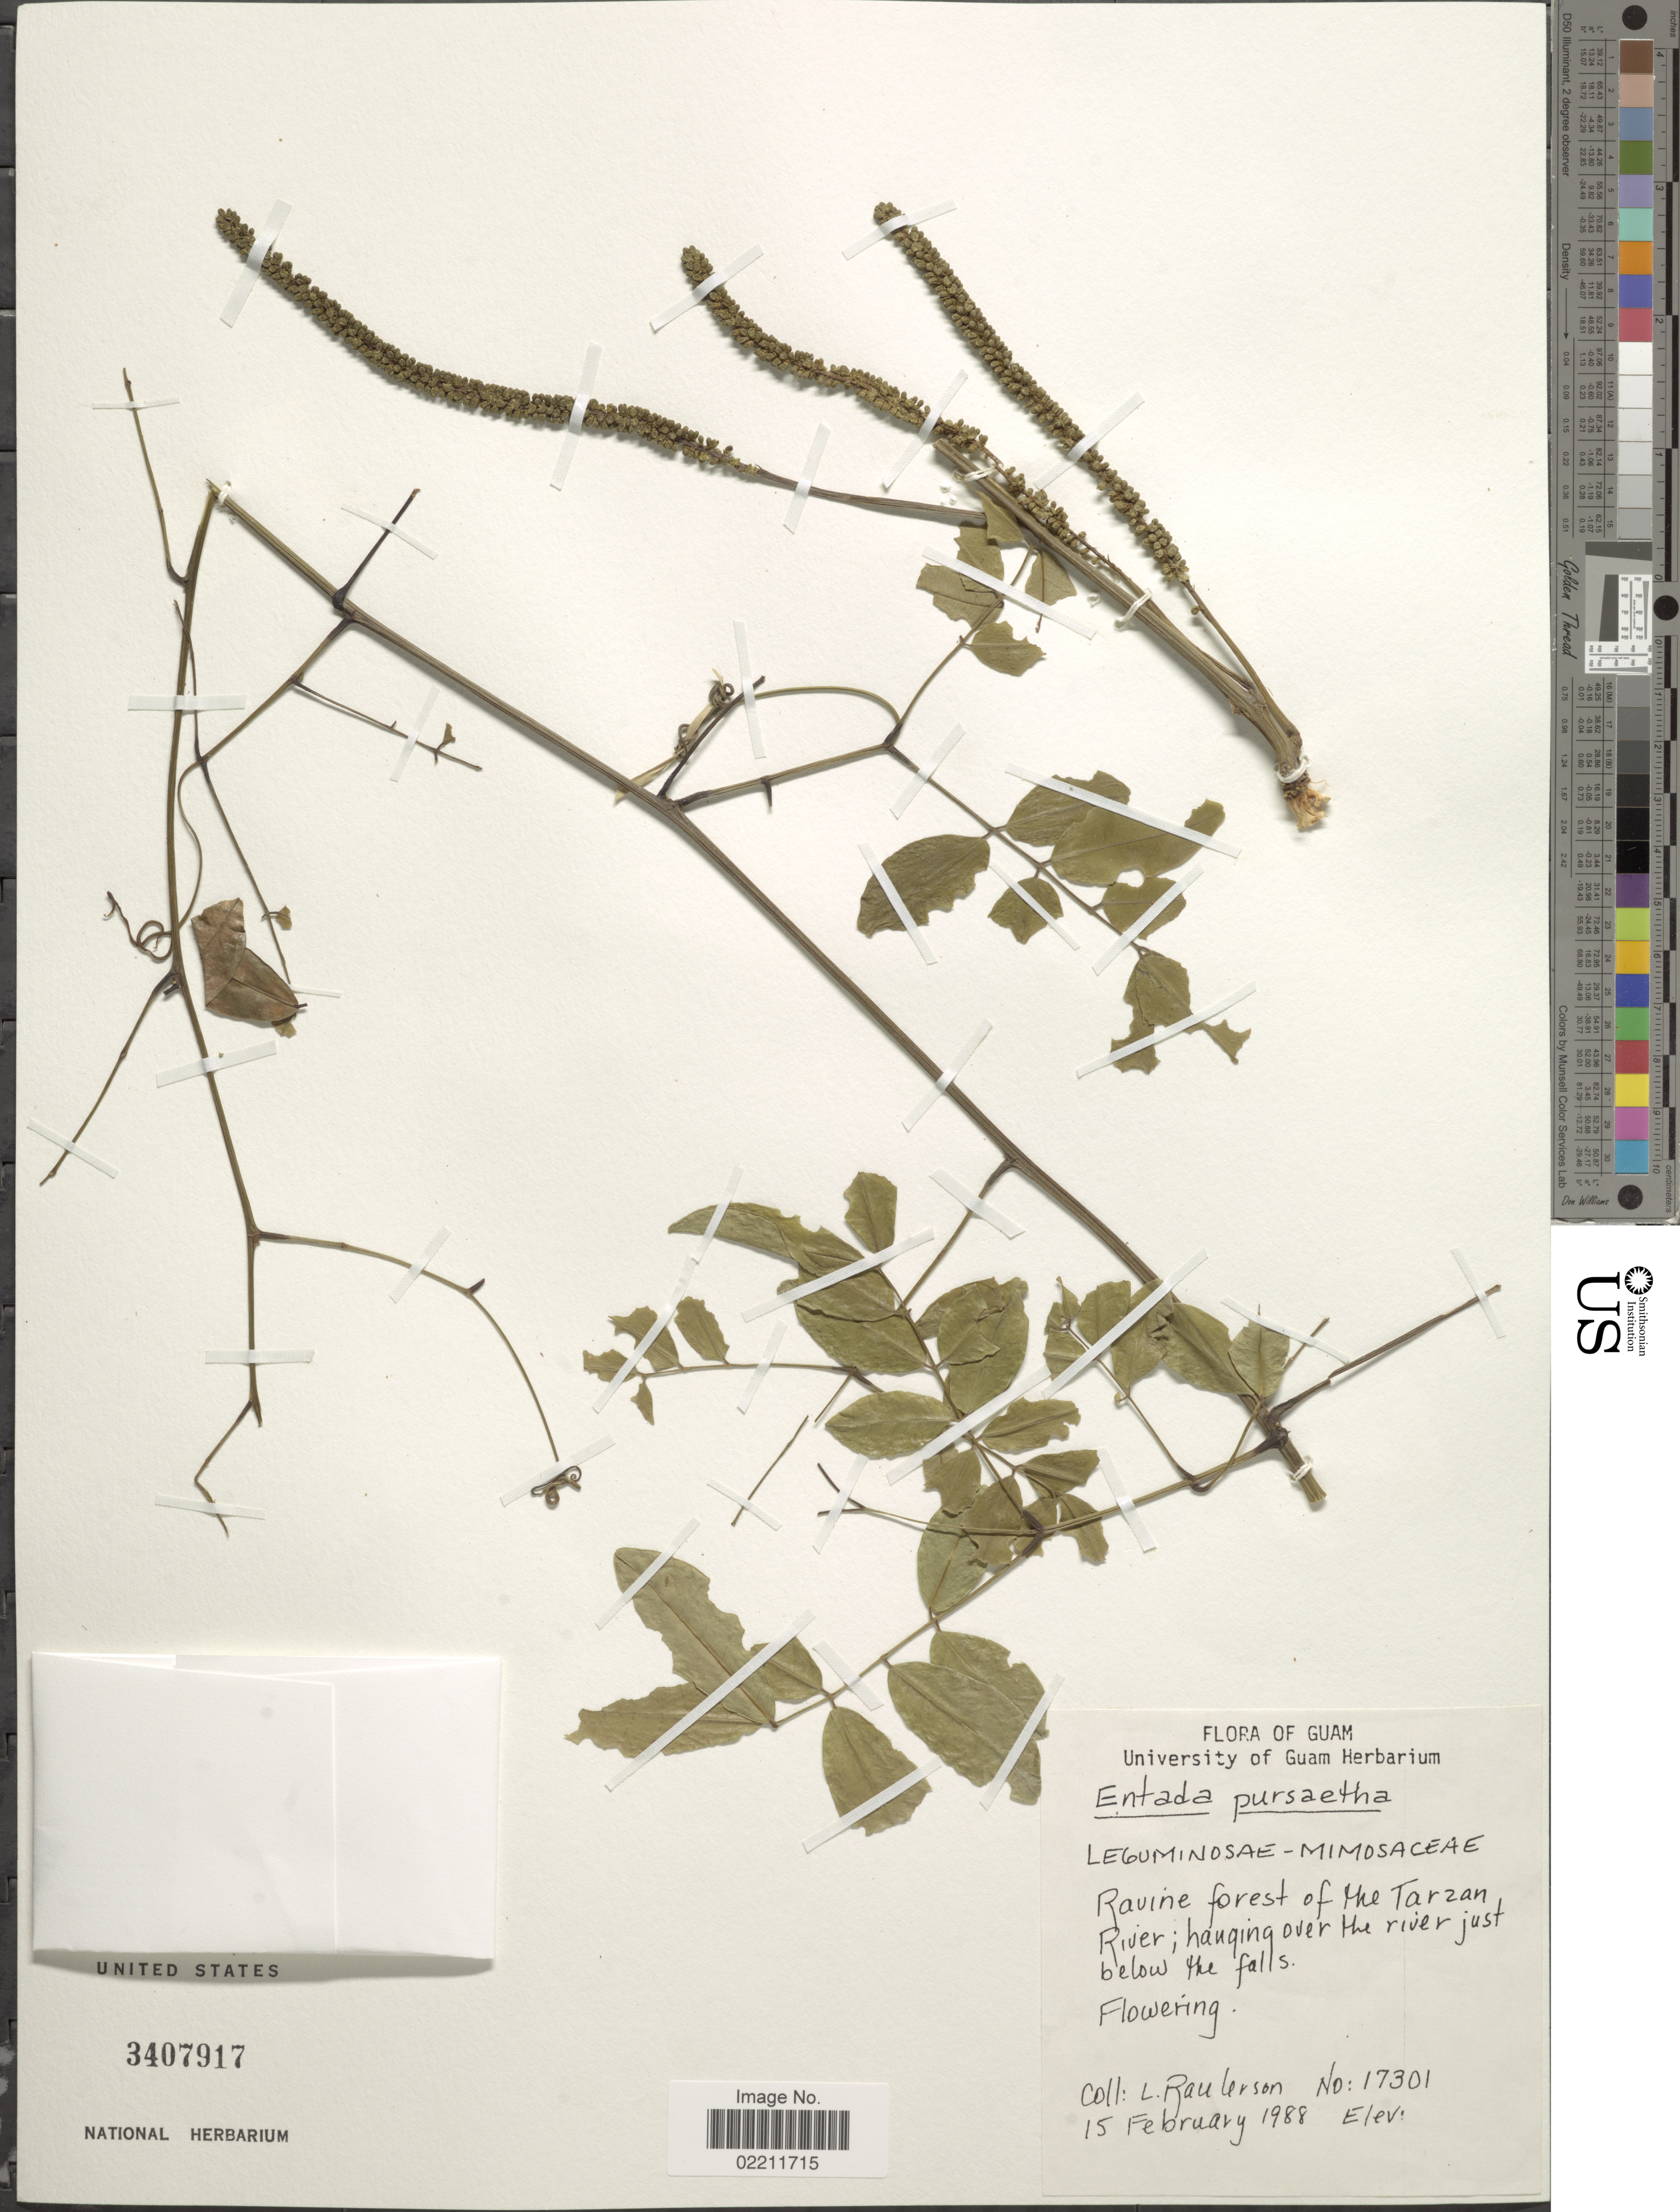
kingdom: Plantae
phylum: Tracheophyta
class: Magnoliopsida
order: Fabales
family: Fabaceae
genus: Entada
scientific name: Entada pursaetha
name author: DC.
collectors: L. Raulerson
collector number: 17301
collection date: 1988-02-15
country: Guam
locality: Ravine forest of the Tarzan River; hanging over the river just below the falls.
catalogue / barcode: US 3407917